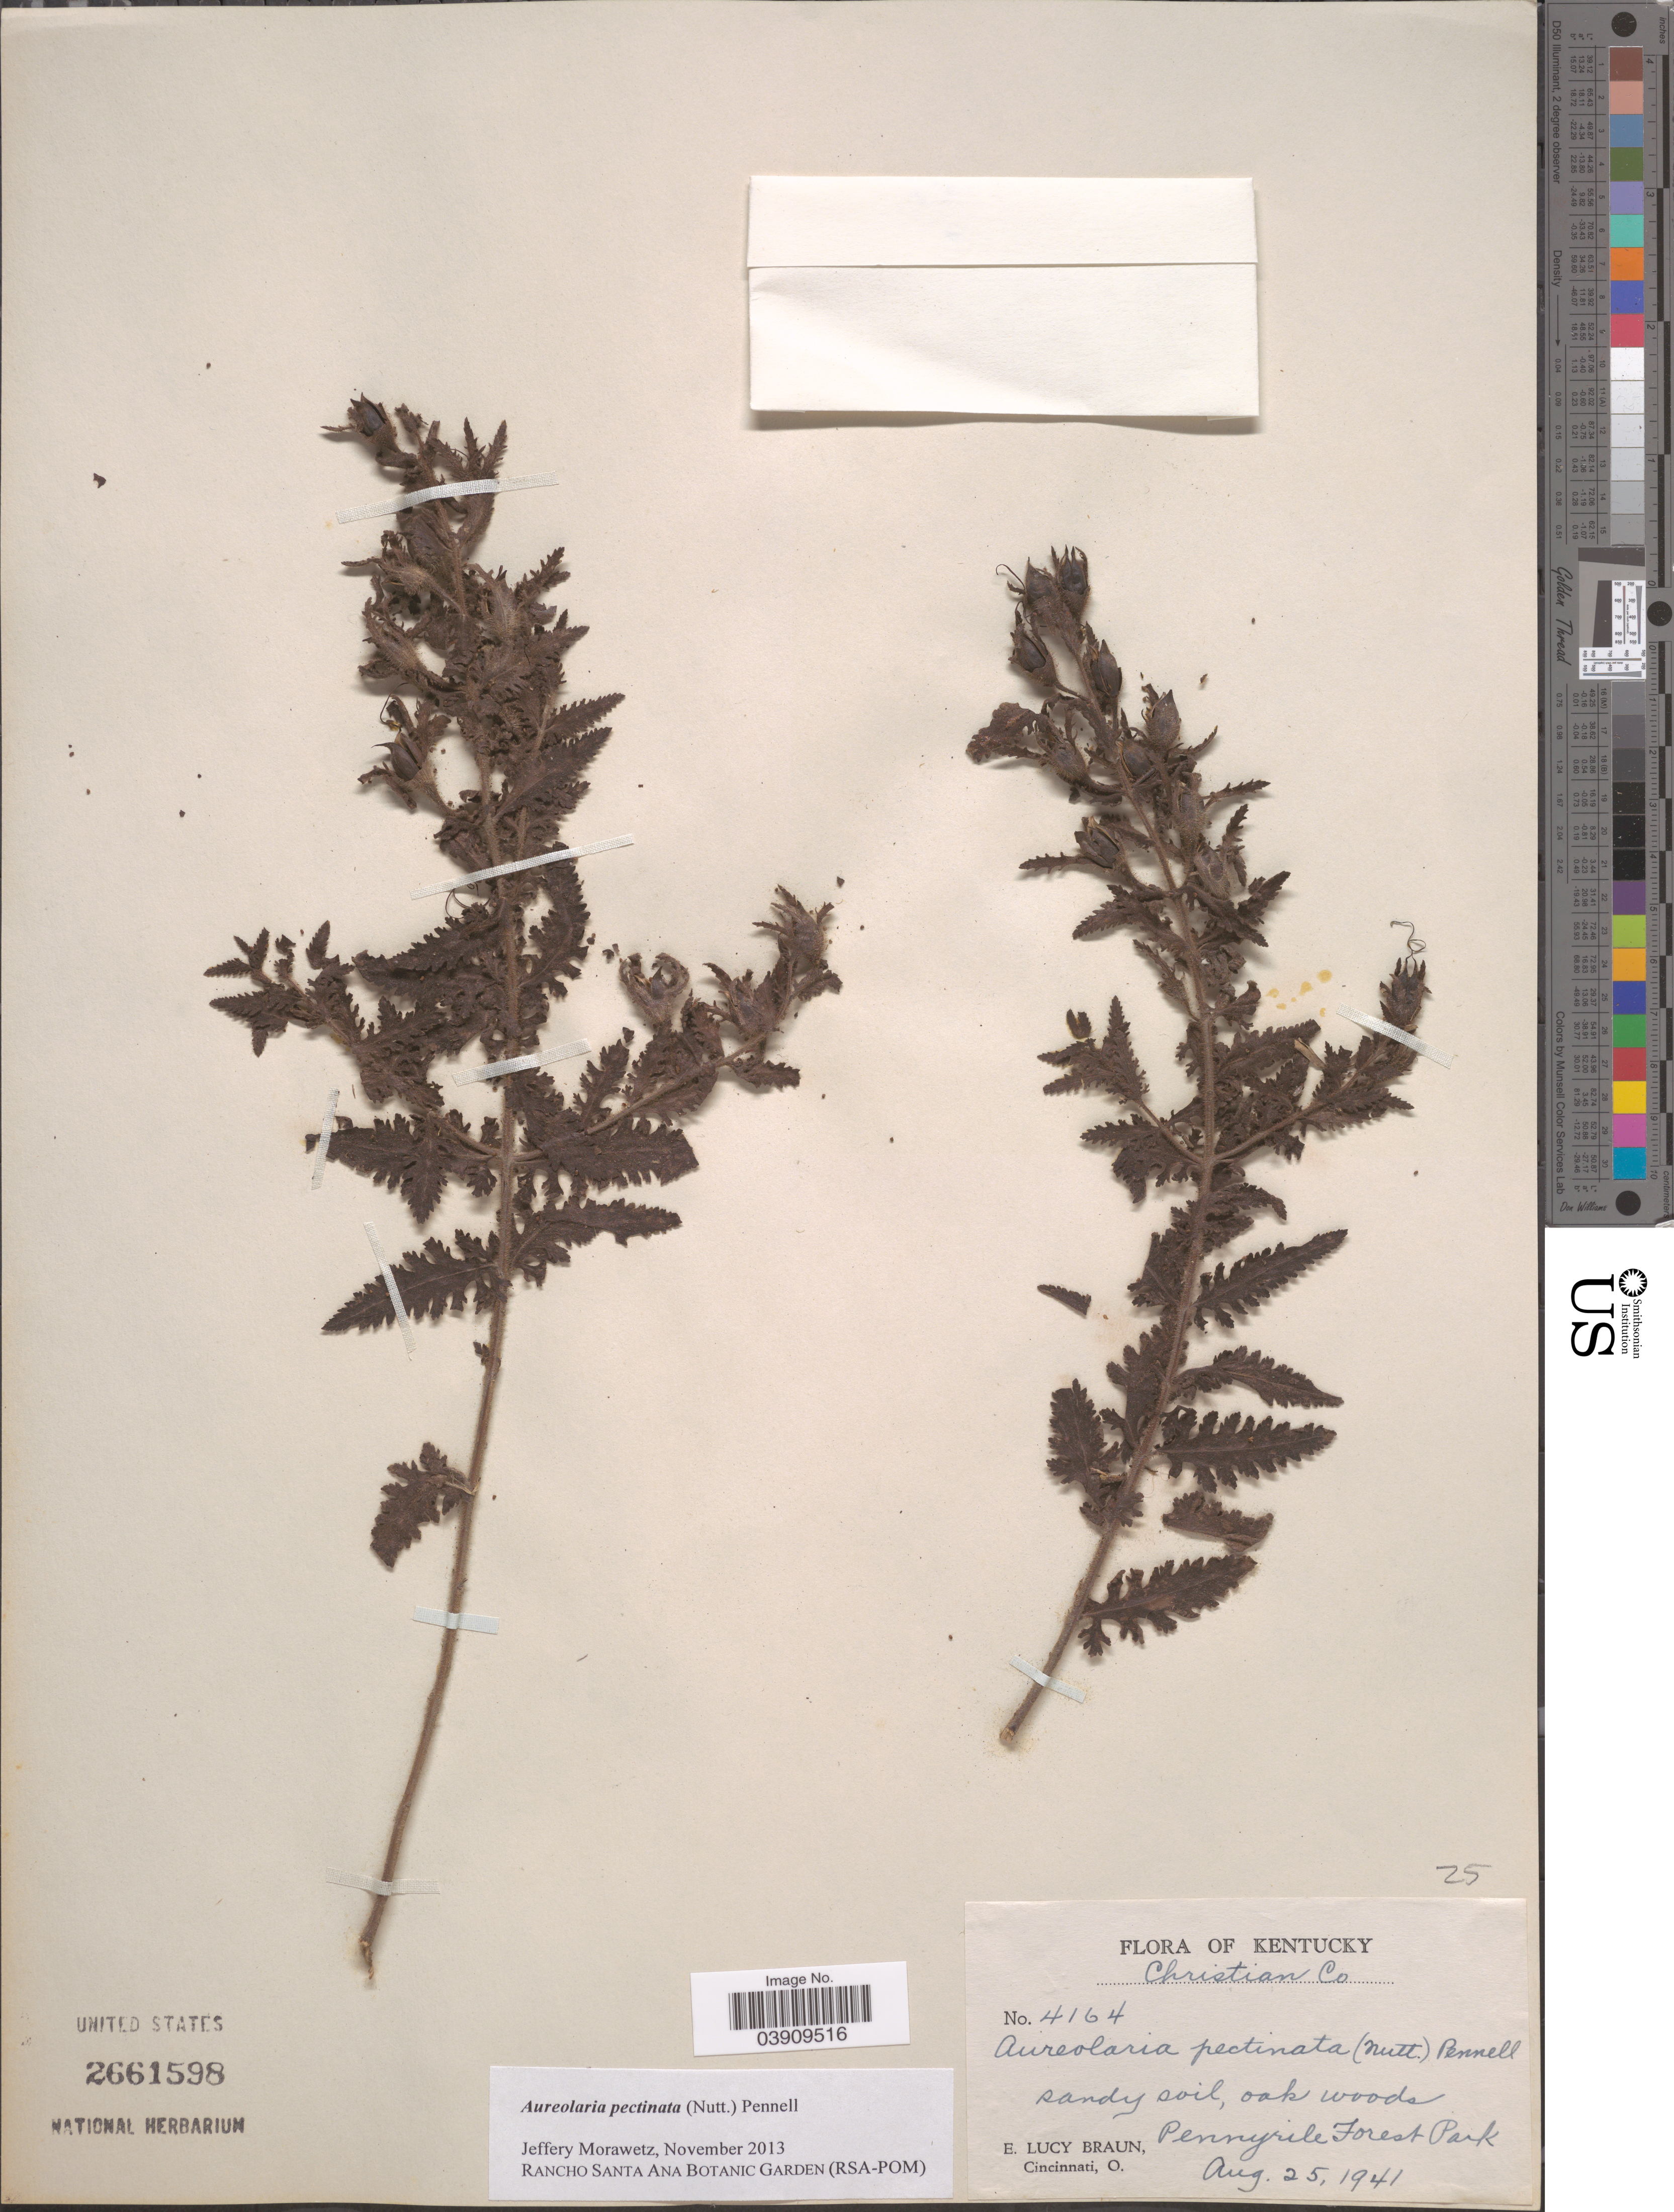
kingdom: Plantae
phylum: Tracheophyta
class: Magnoliopsida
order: Lamiales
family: Orobanchaceae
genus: Aureolaria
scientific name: Aureolaria pectinata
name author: (Nutt.) Pennell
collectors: E. L. Braun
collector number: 4164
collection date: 1941-08-25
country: United States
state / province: Kentucky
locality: Christian Co. Pennyrile Forest Park.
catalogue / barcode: US 2661598